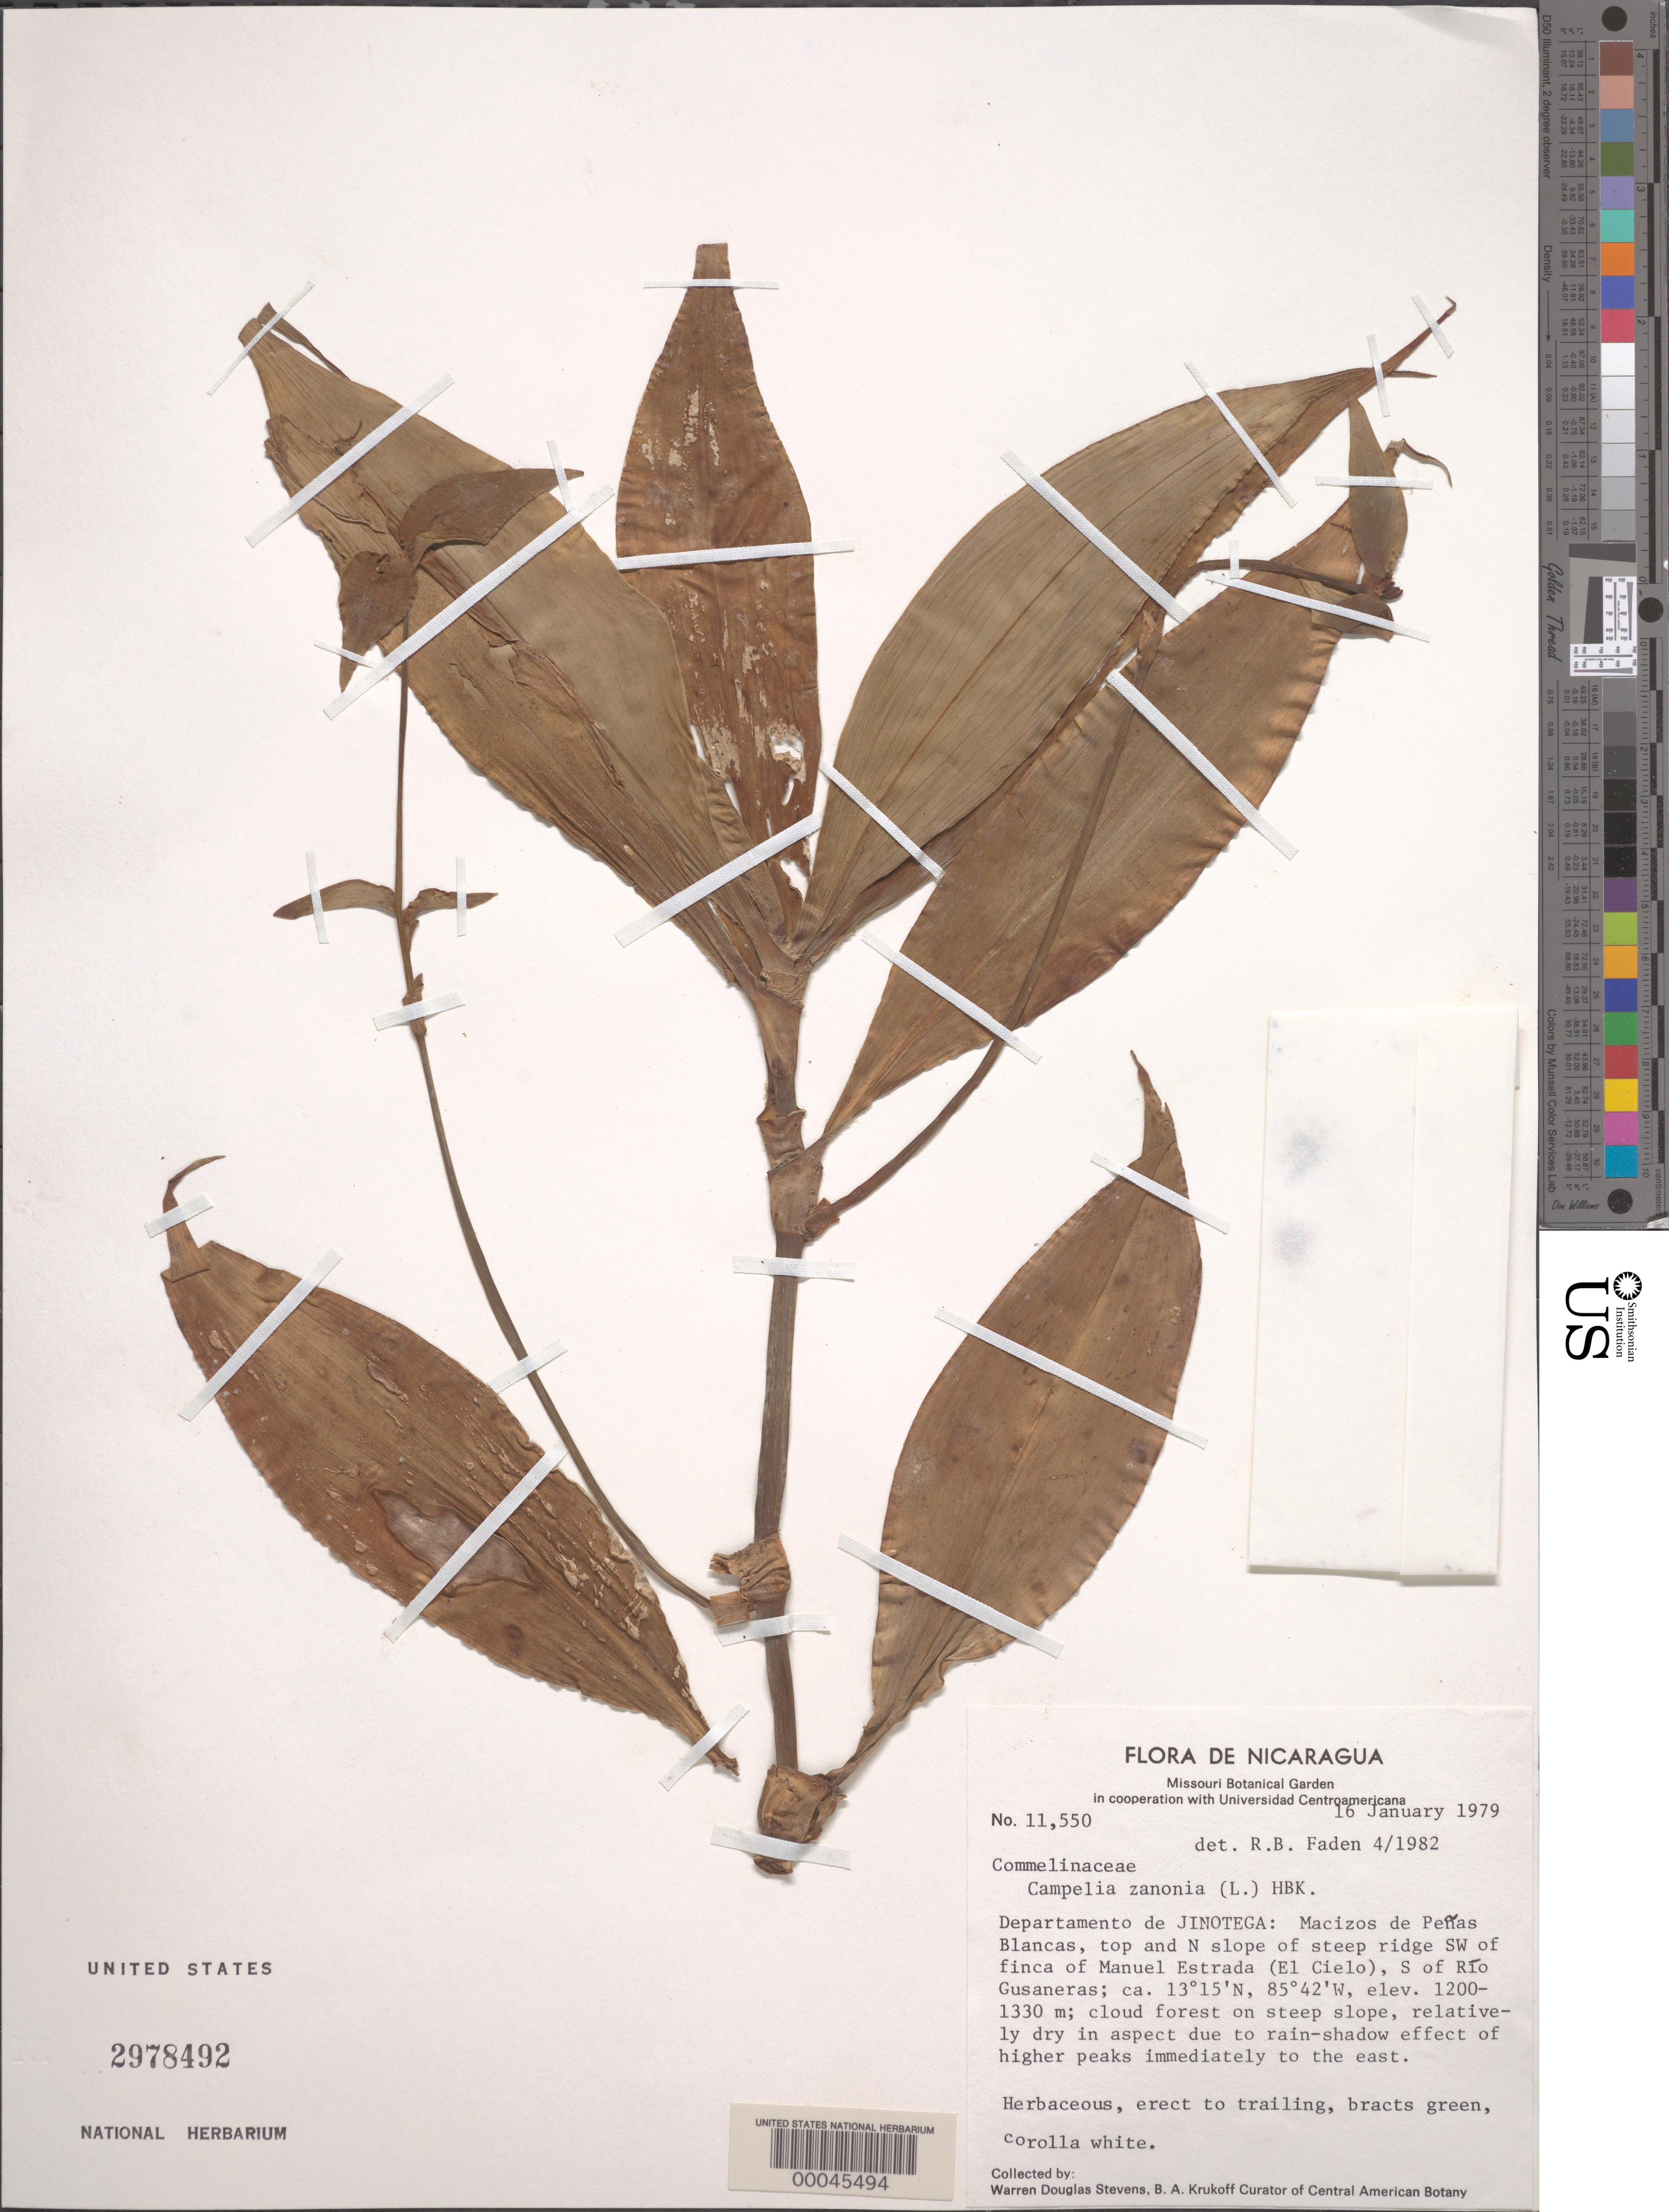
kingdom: Plantae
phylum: Tracheophyta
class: Liliopsida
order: Commelinales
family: Commelinaceae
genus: Tradescantia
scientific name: Tradescantia zanonia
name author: (L.) Sw.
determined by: Faden, Robert B., (US), Smithsonian Institution - National Museum of Natural History (UNITED STATES)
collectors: W. D. Stevens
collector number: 11550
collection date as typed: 16 Jan 1979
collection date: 1979-01-16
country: Nicaragua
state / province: Jinotega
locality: Macizos de penas blancas, s of rio gusaneras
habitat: Steep slope, cloud forest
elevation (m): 1200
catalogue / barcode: US 2978492